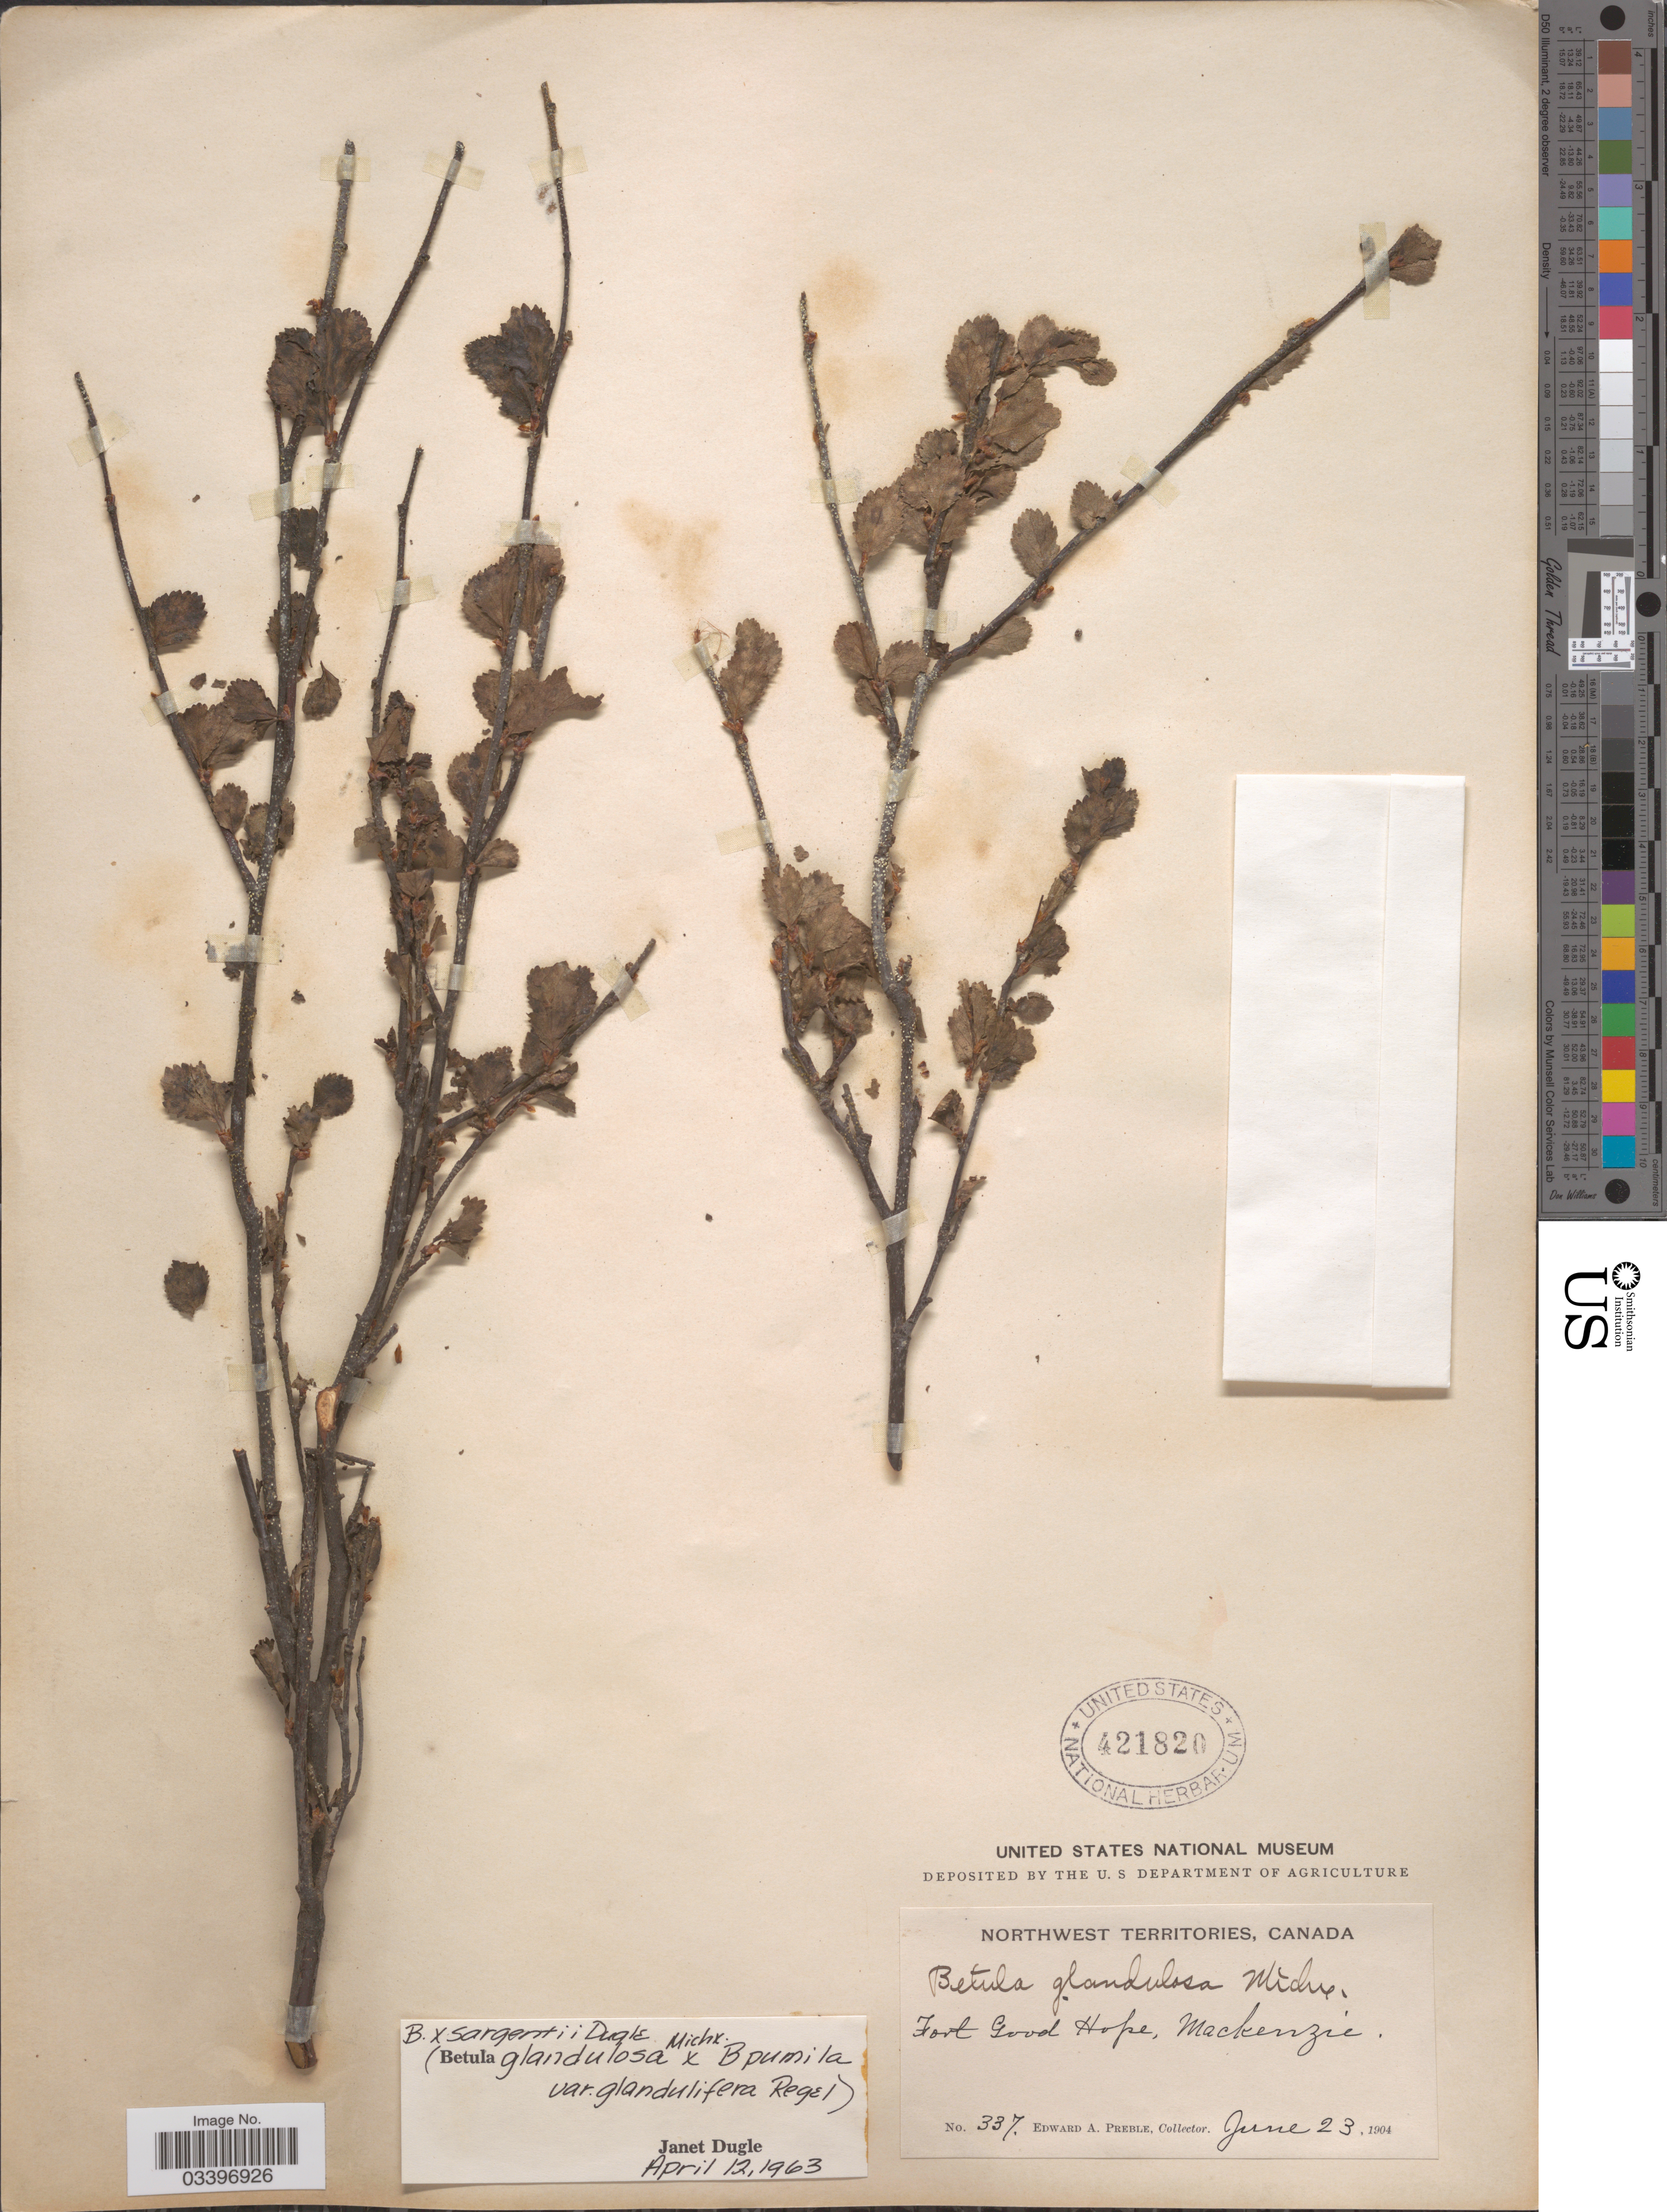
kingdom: Plantae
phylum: Tracheophyta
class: Magnoliopsida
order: Fagales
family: Betulaceae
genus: Betula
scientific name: Betula x sargentii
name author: Dugle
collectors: E. Preble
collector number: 337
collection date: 1904-06-23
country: Canada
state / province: Northwest Territories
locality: Fort Good Hope, Mackenzie.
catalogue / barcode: US 421820